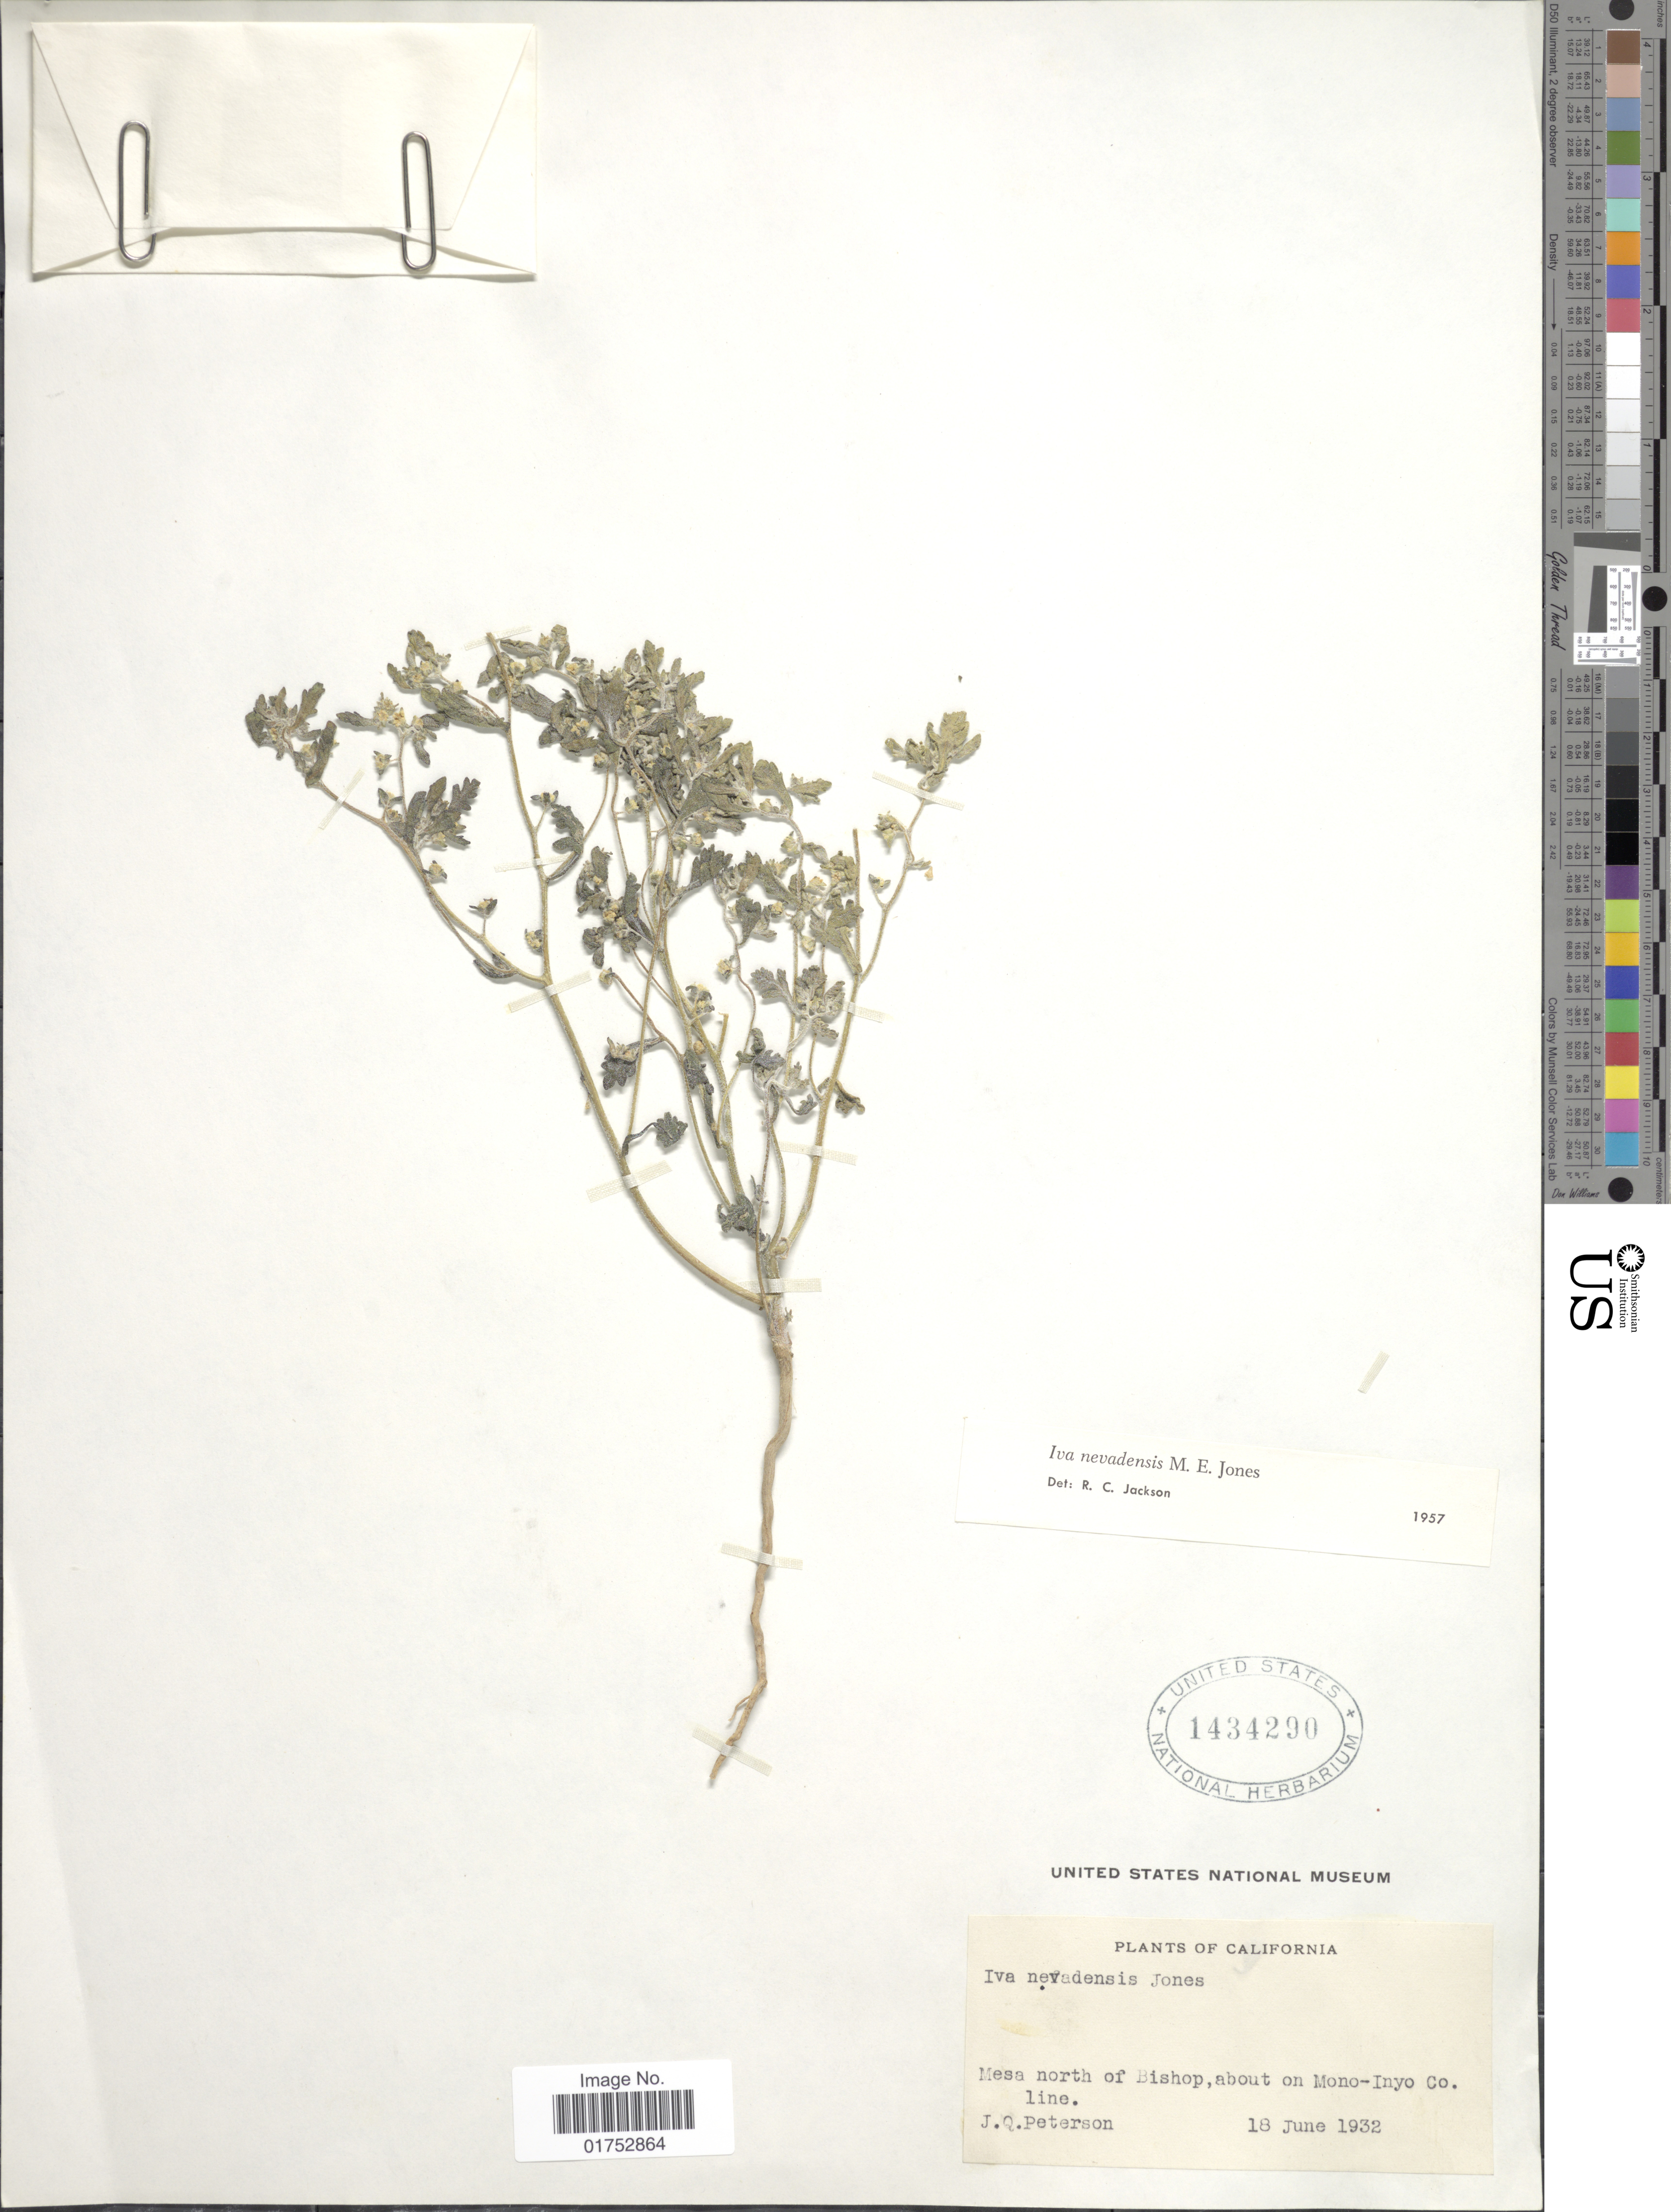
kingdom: Plantae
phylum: Tracheophyta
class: Magnoliopsida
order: Asterales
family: Asteraceae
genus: Iva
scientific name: Iva nevadensis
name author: M.E. Jones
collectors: J. Peterson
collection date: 1932-06-18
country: United States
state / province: California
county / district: Inyo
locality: Mesa north of Bishop, about on Mono-Inyo Co. line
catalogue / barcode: US 1434290